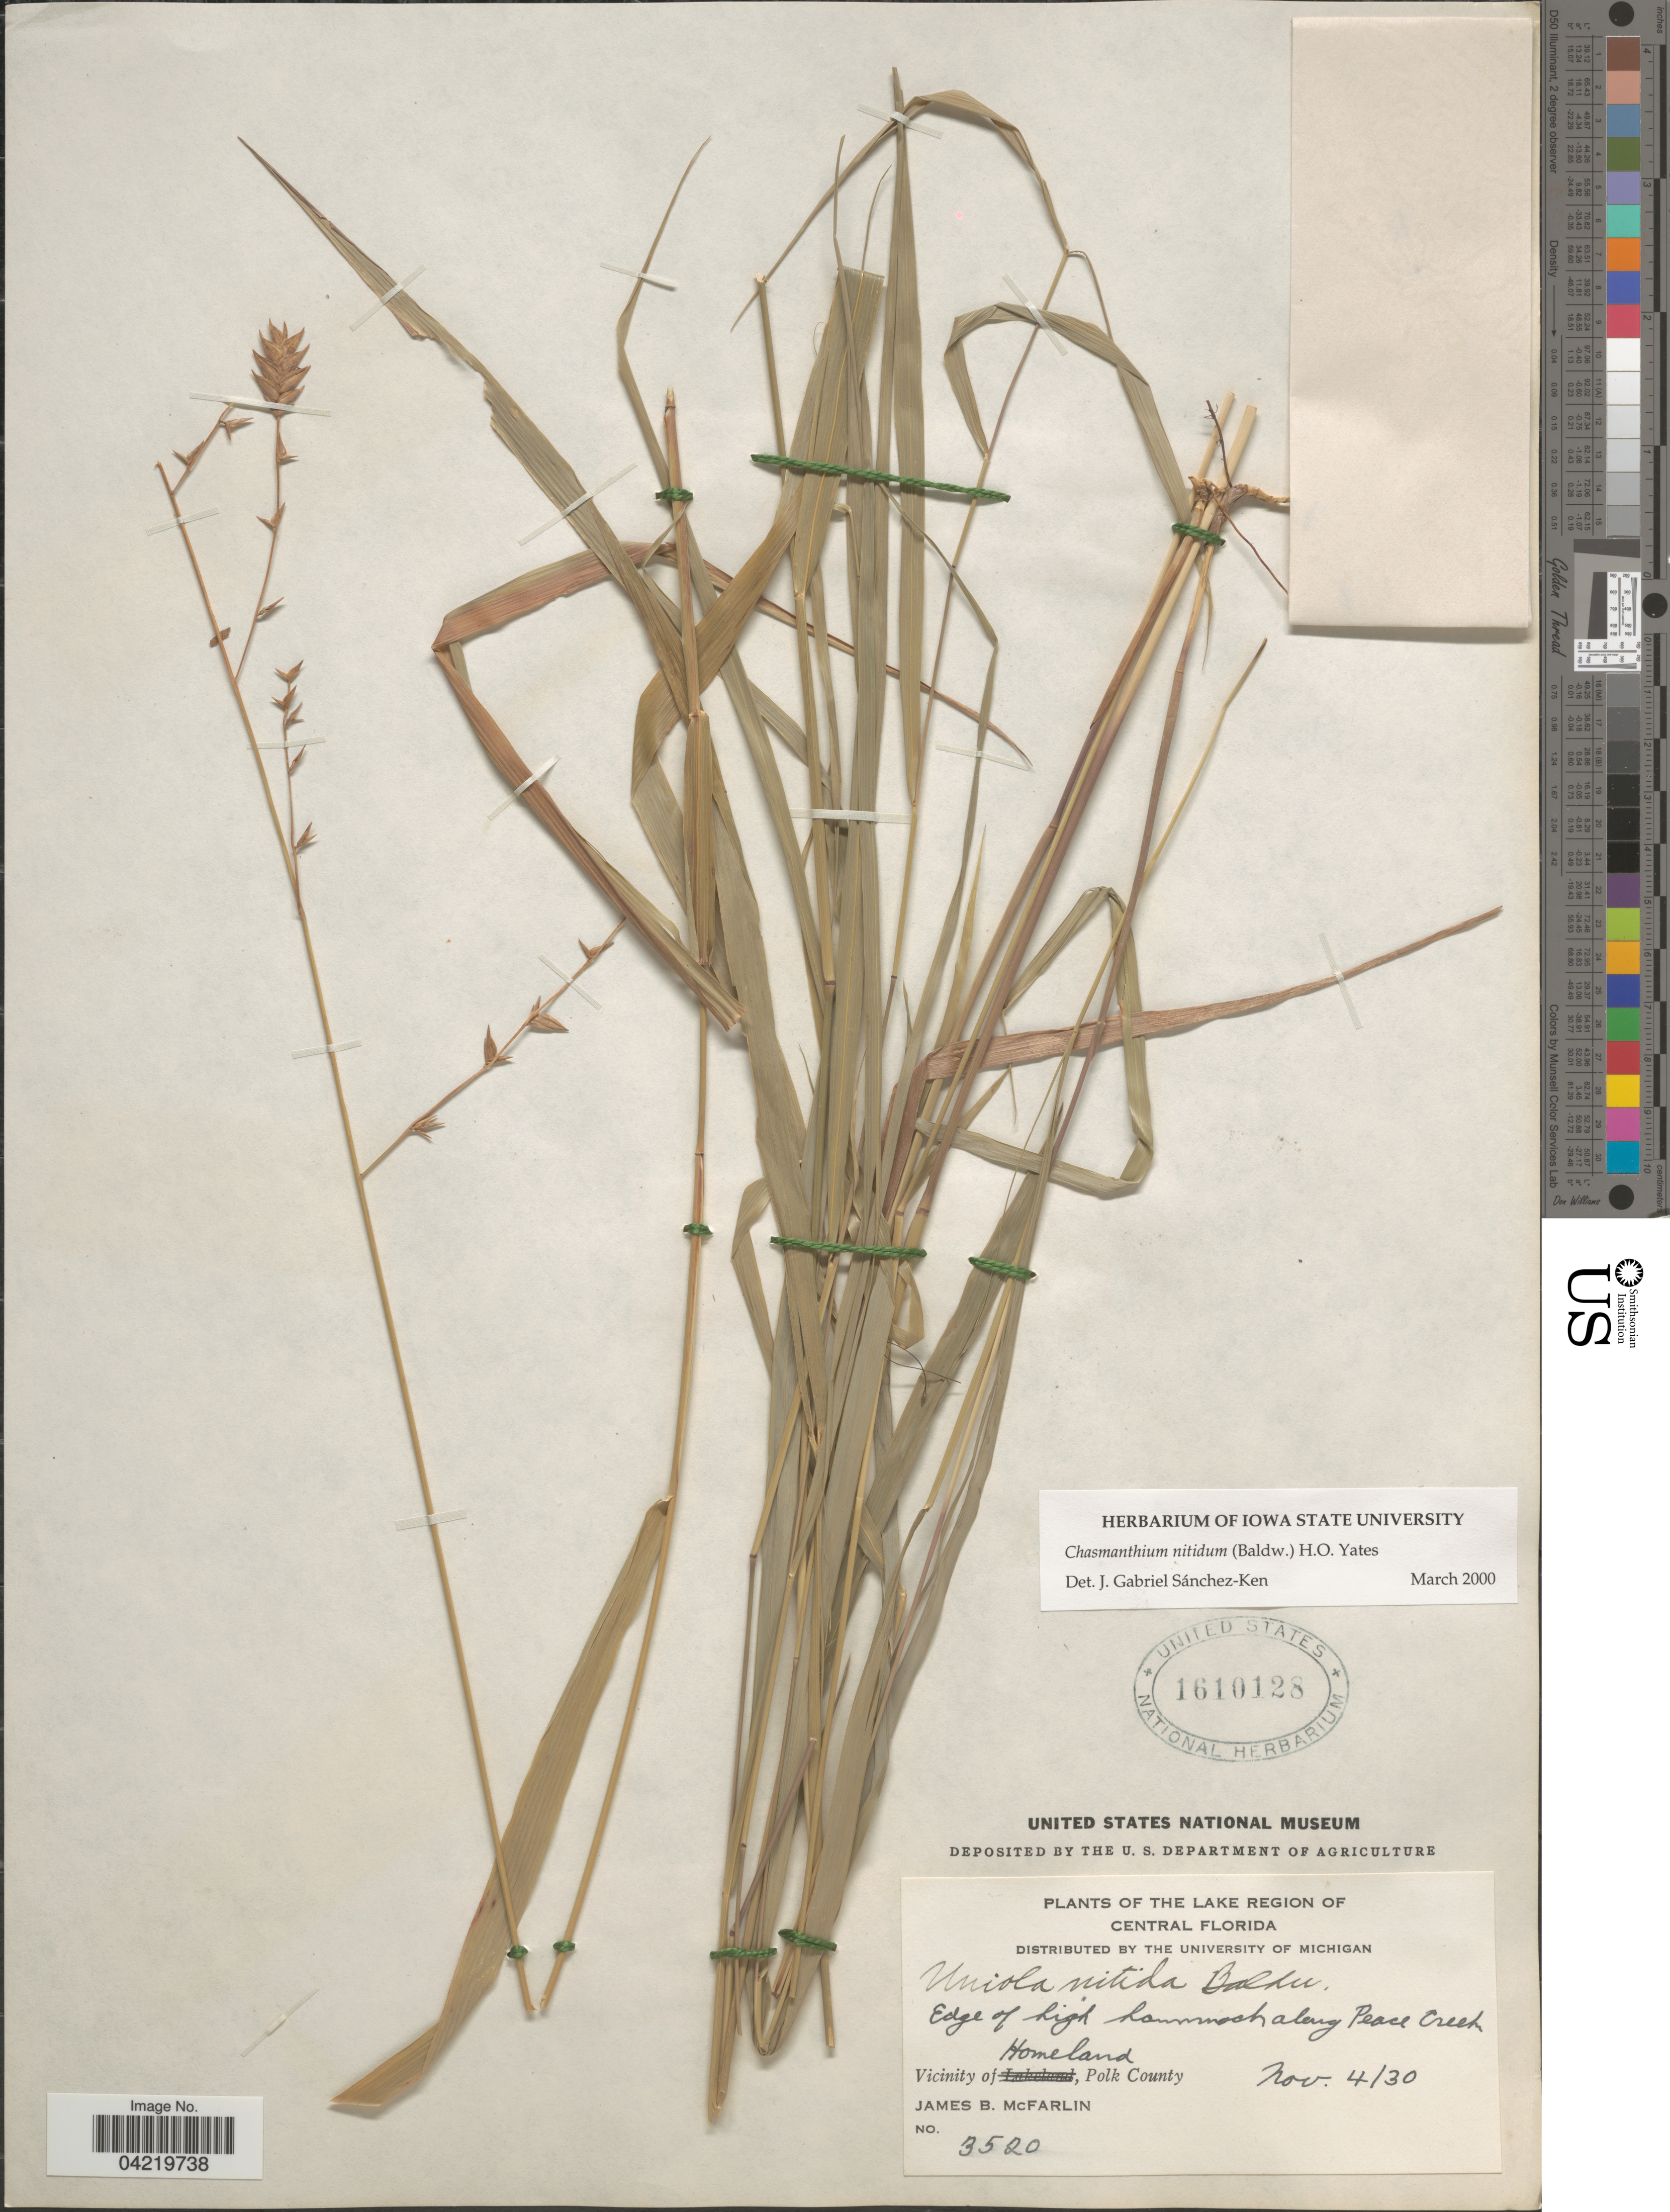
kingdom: Plantae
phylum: Tracheophyta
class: Liliopsida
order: Poales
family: Poaceae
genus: Chasmanthium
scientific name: Chasmanthium nitidum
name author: (Baldwin ex Elliott) H.O. Yates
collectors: J. McFarlin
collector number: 3520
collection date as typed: Transcribed d/m/y: 4/11/30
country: United States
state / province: Florida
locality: The Lake Region of Central Florida. Edge of high hammock along Peace Creek. Vicinity of Homeland, Polk County.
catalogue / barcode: US 1610128